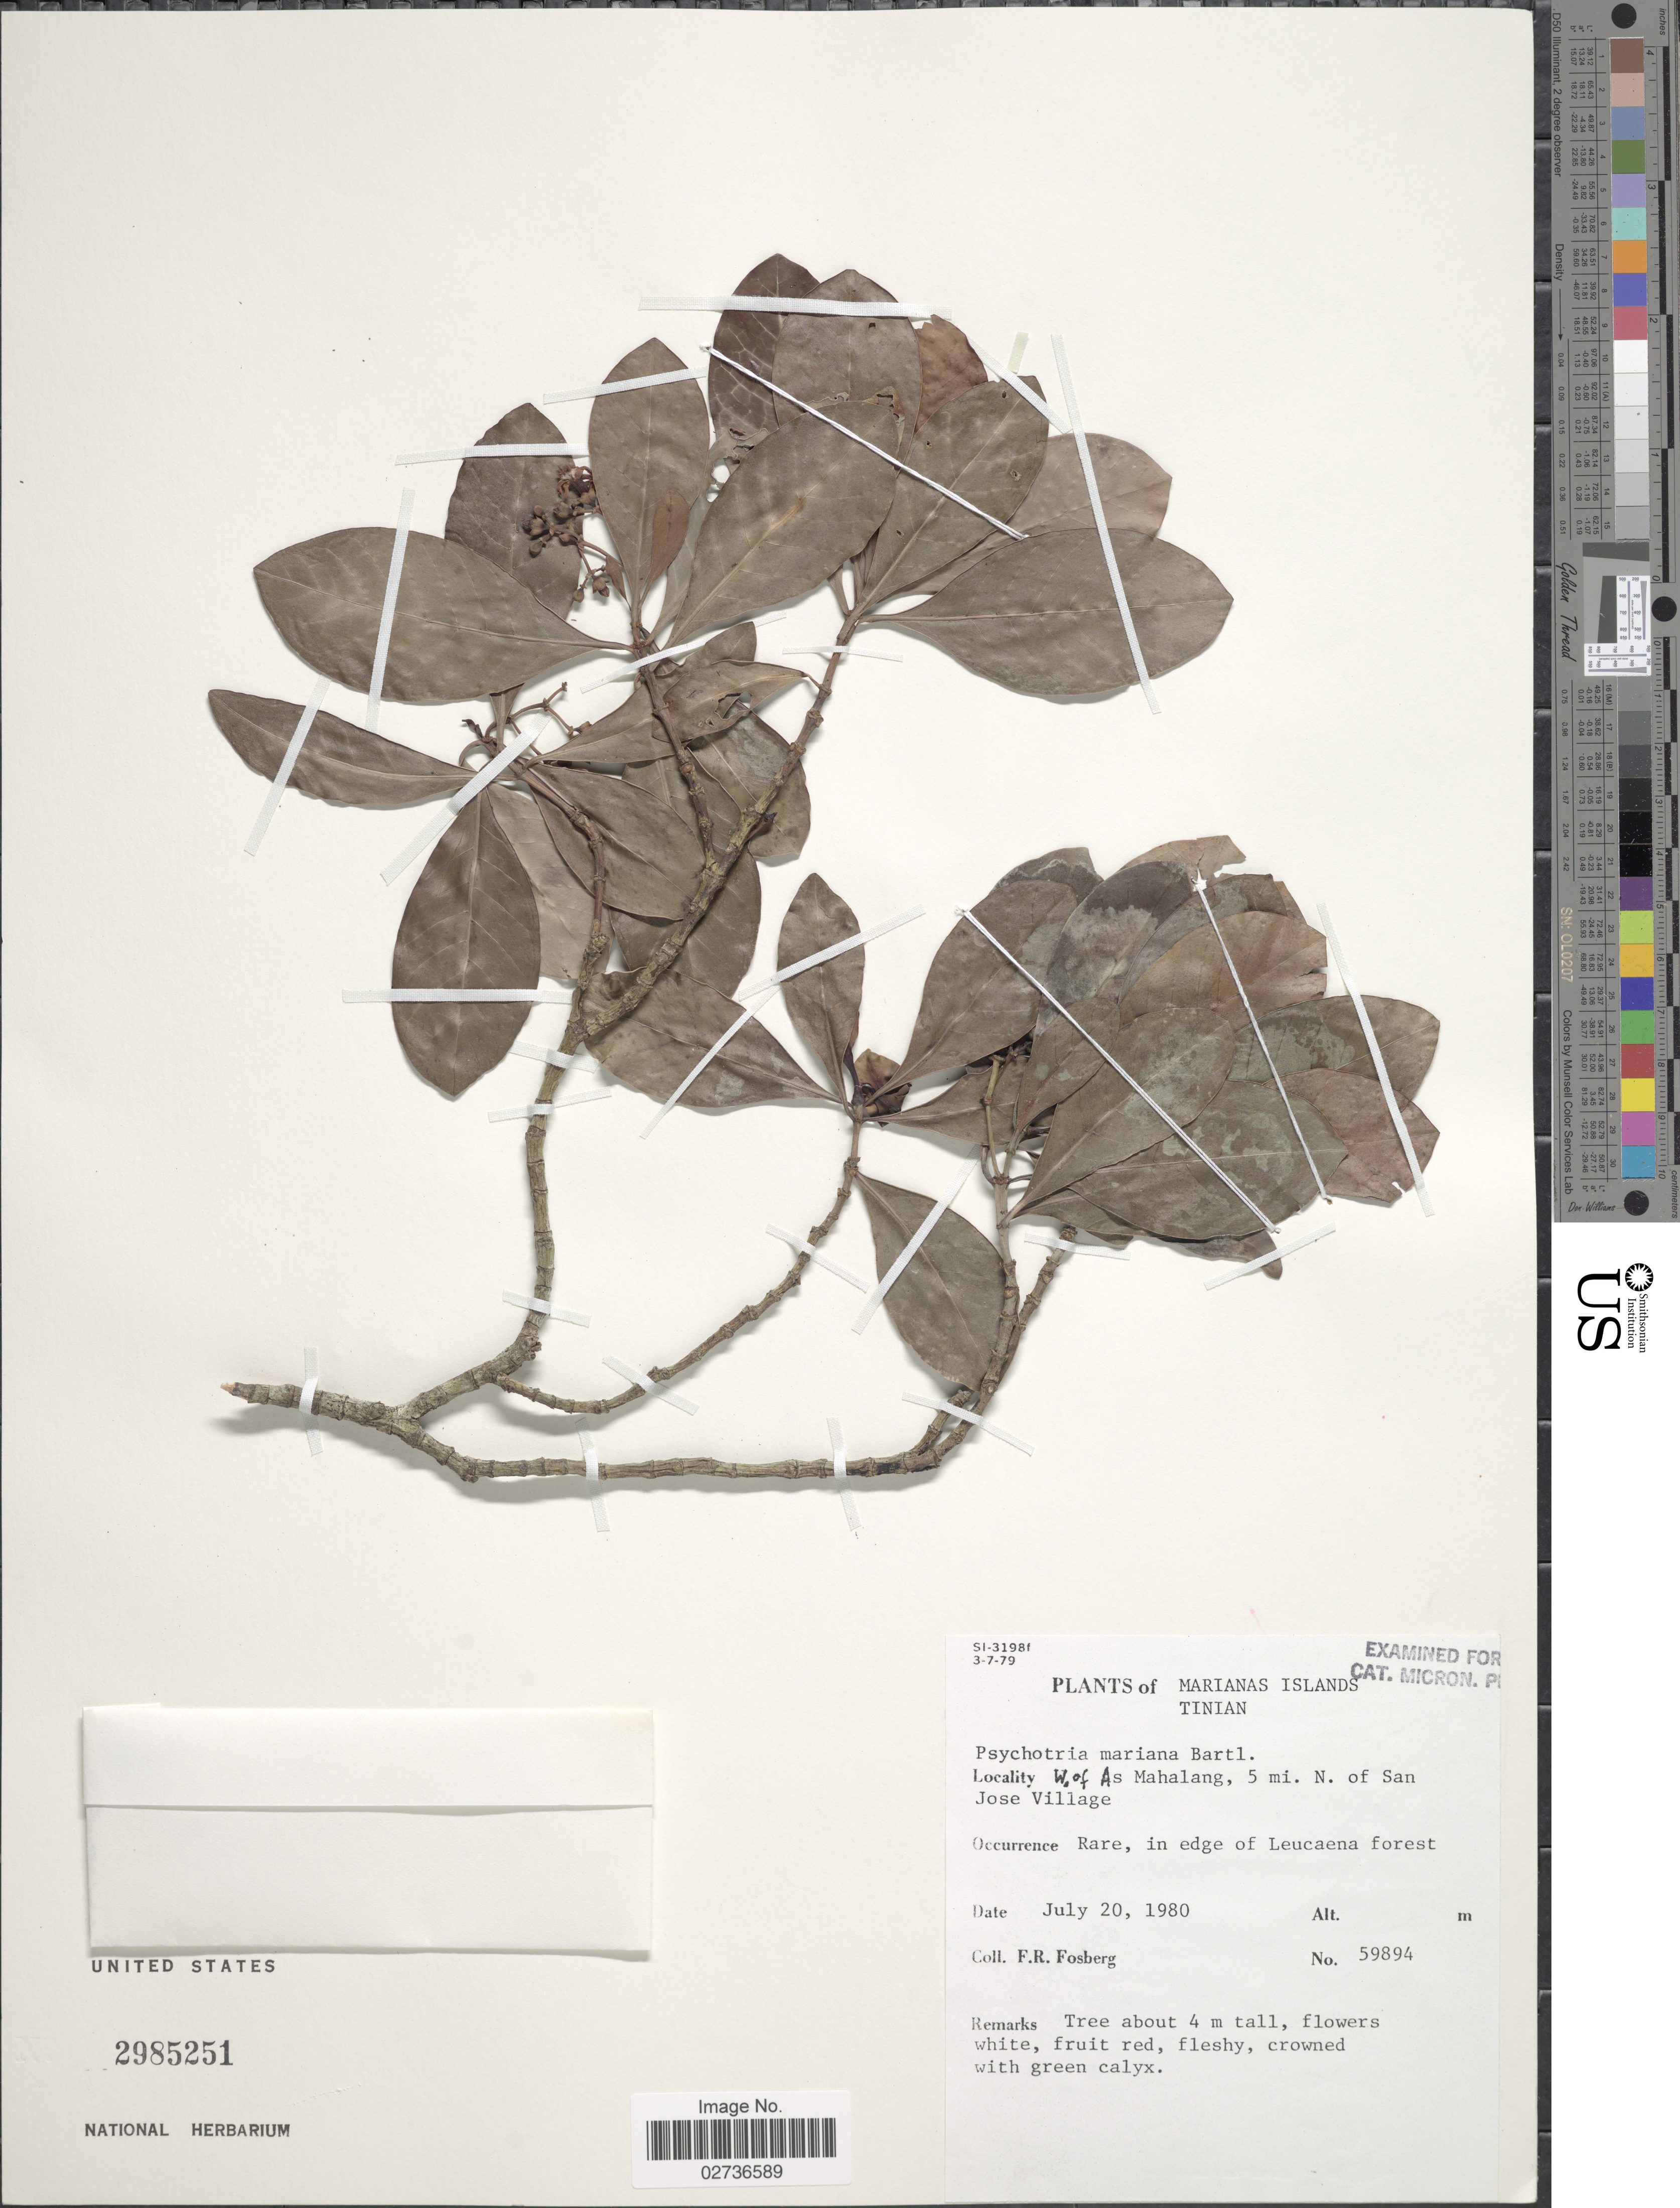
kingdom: Plantae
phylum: Tracheophyta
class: Magnoliopsida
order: Gentianales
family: Rubiaceae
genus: Psychotria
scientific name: Psychotria mariana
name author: Bartl. ex DC.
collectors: F. R. Fosberg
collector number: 59894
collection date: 1980-07-20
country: Northern Mariana Islands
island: Tinian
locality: Tinian, W. of As Mahalang, 5 mi. N. of San Jose Village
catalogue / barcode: US 2985251